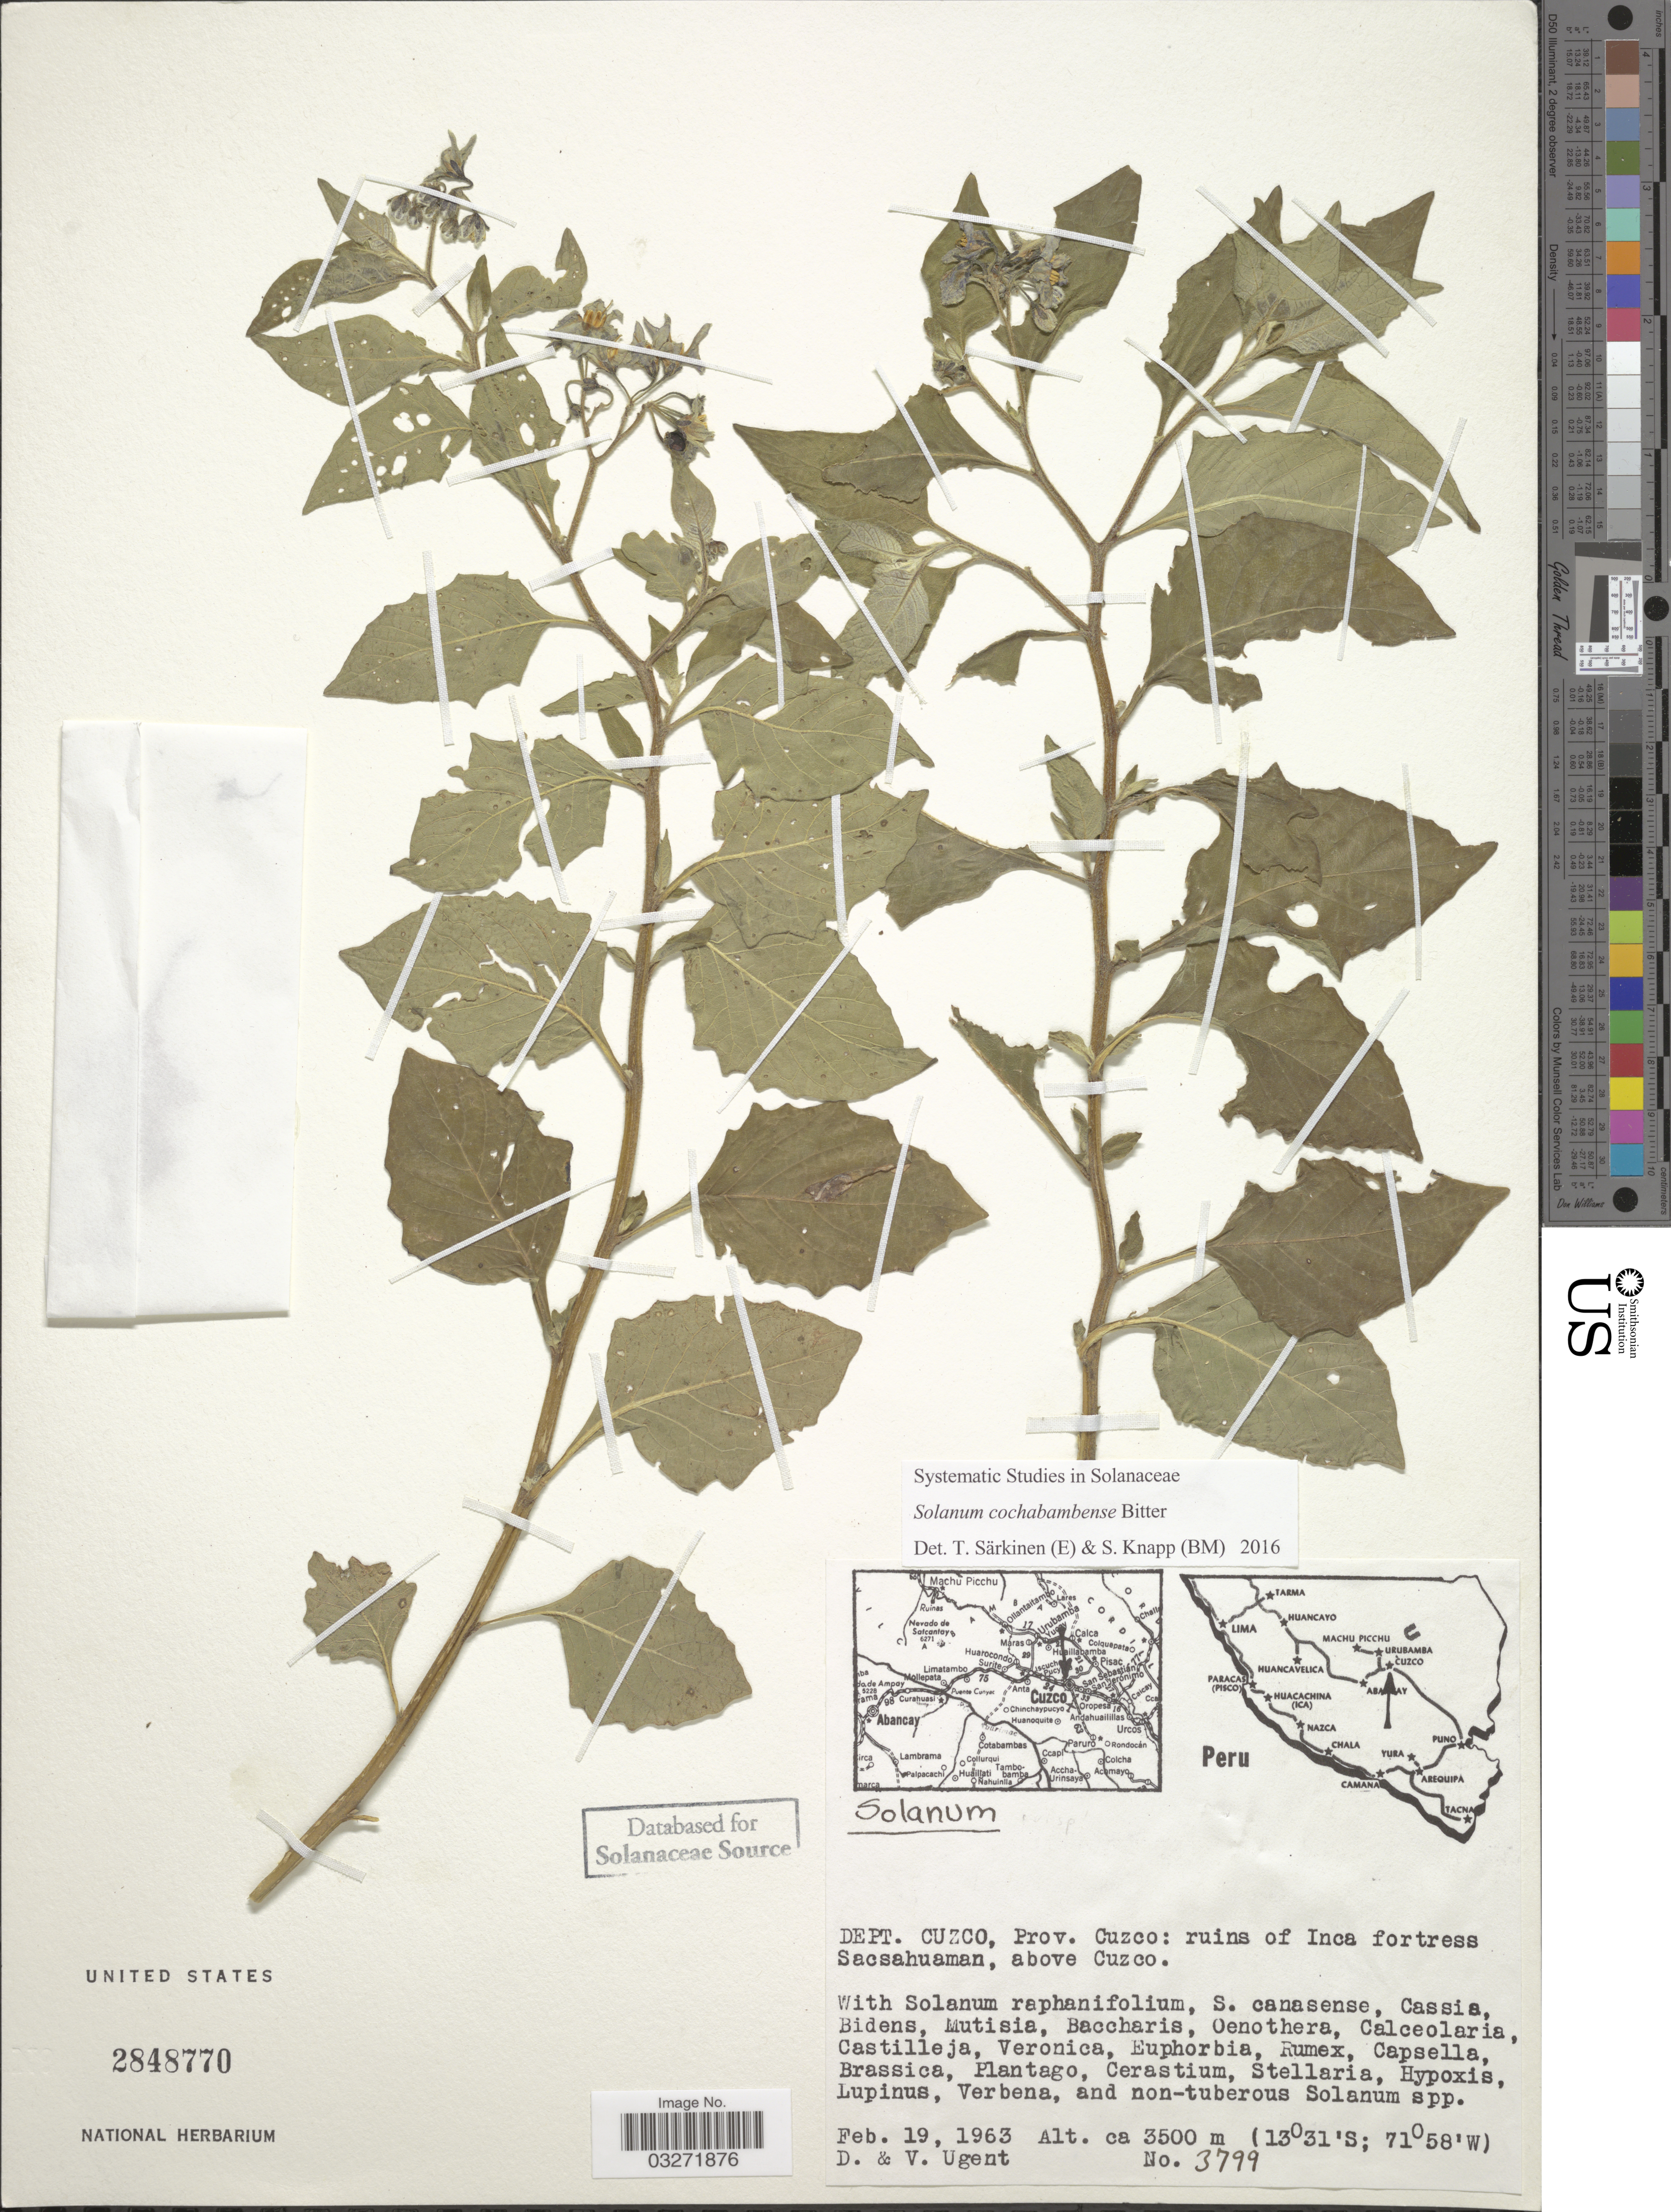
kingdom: Plantae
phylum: Tracheophyta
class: Magnoliopsida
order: Solanales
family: Solanaceae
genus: Solanum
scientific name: Solanum cochabambense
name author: Bitter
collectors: D. Ugent & V. Ugent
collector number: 3799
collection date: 1963-02-19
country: Peru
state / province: Cusco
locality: Dept. Cuzco, Prov. Cuzco: ruins of Inca fortress Sacsahuaman, above Cuzco.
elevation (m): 3500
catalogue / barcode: US 2848770